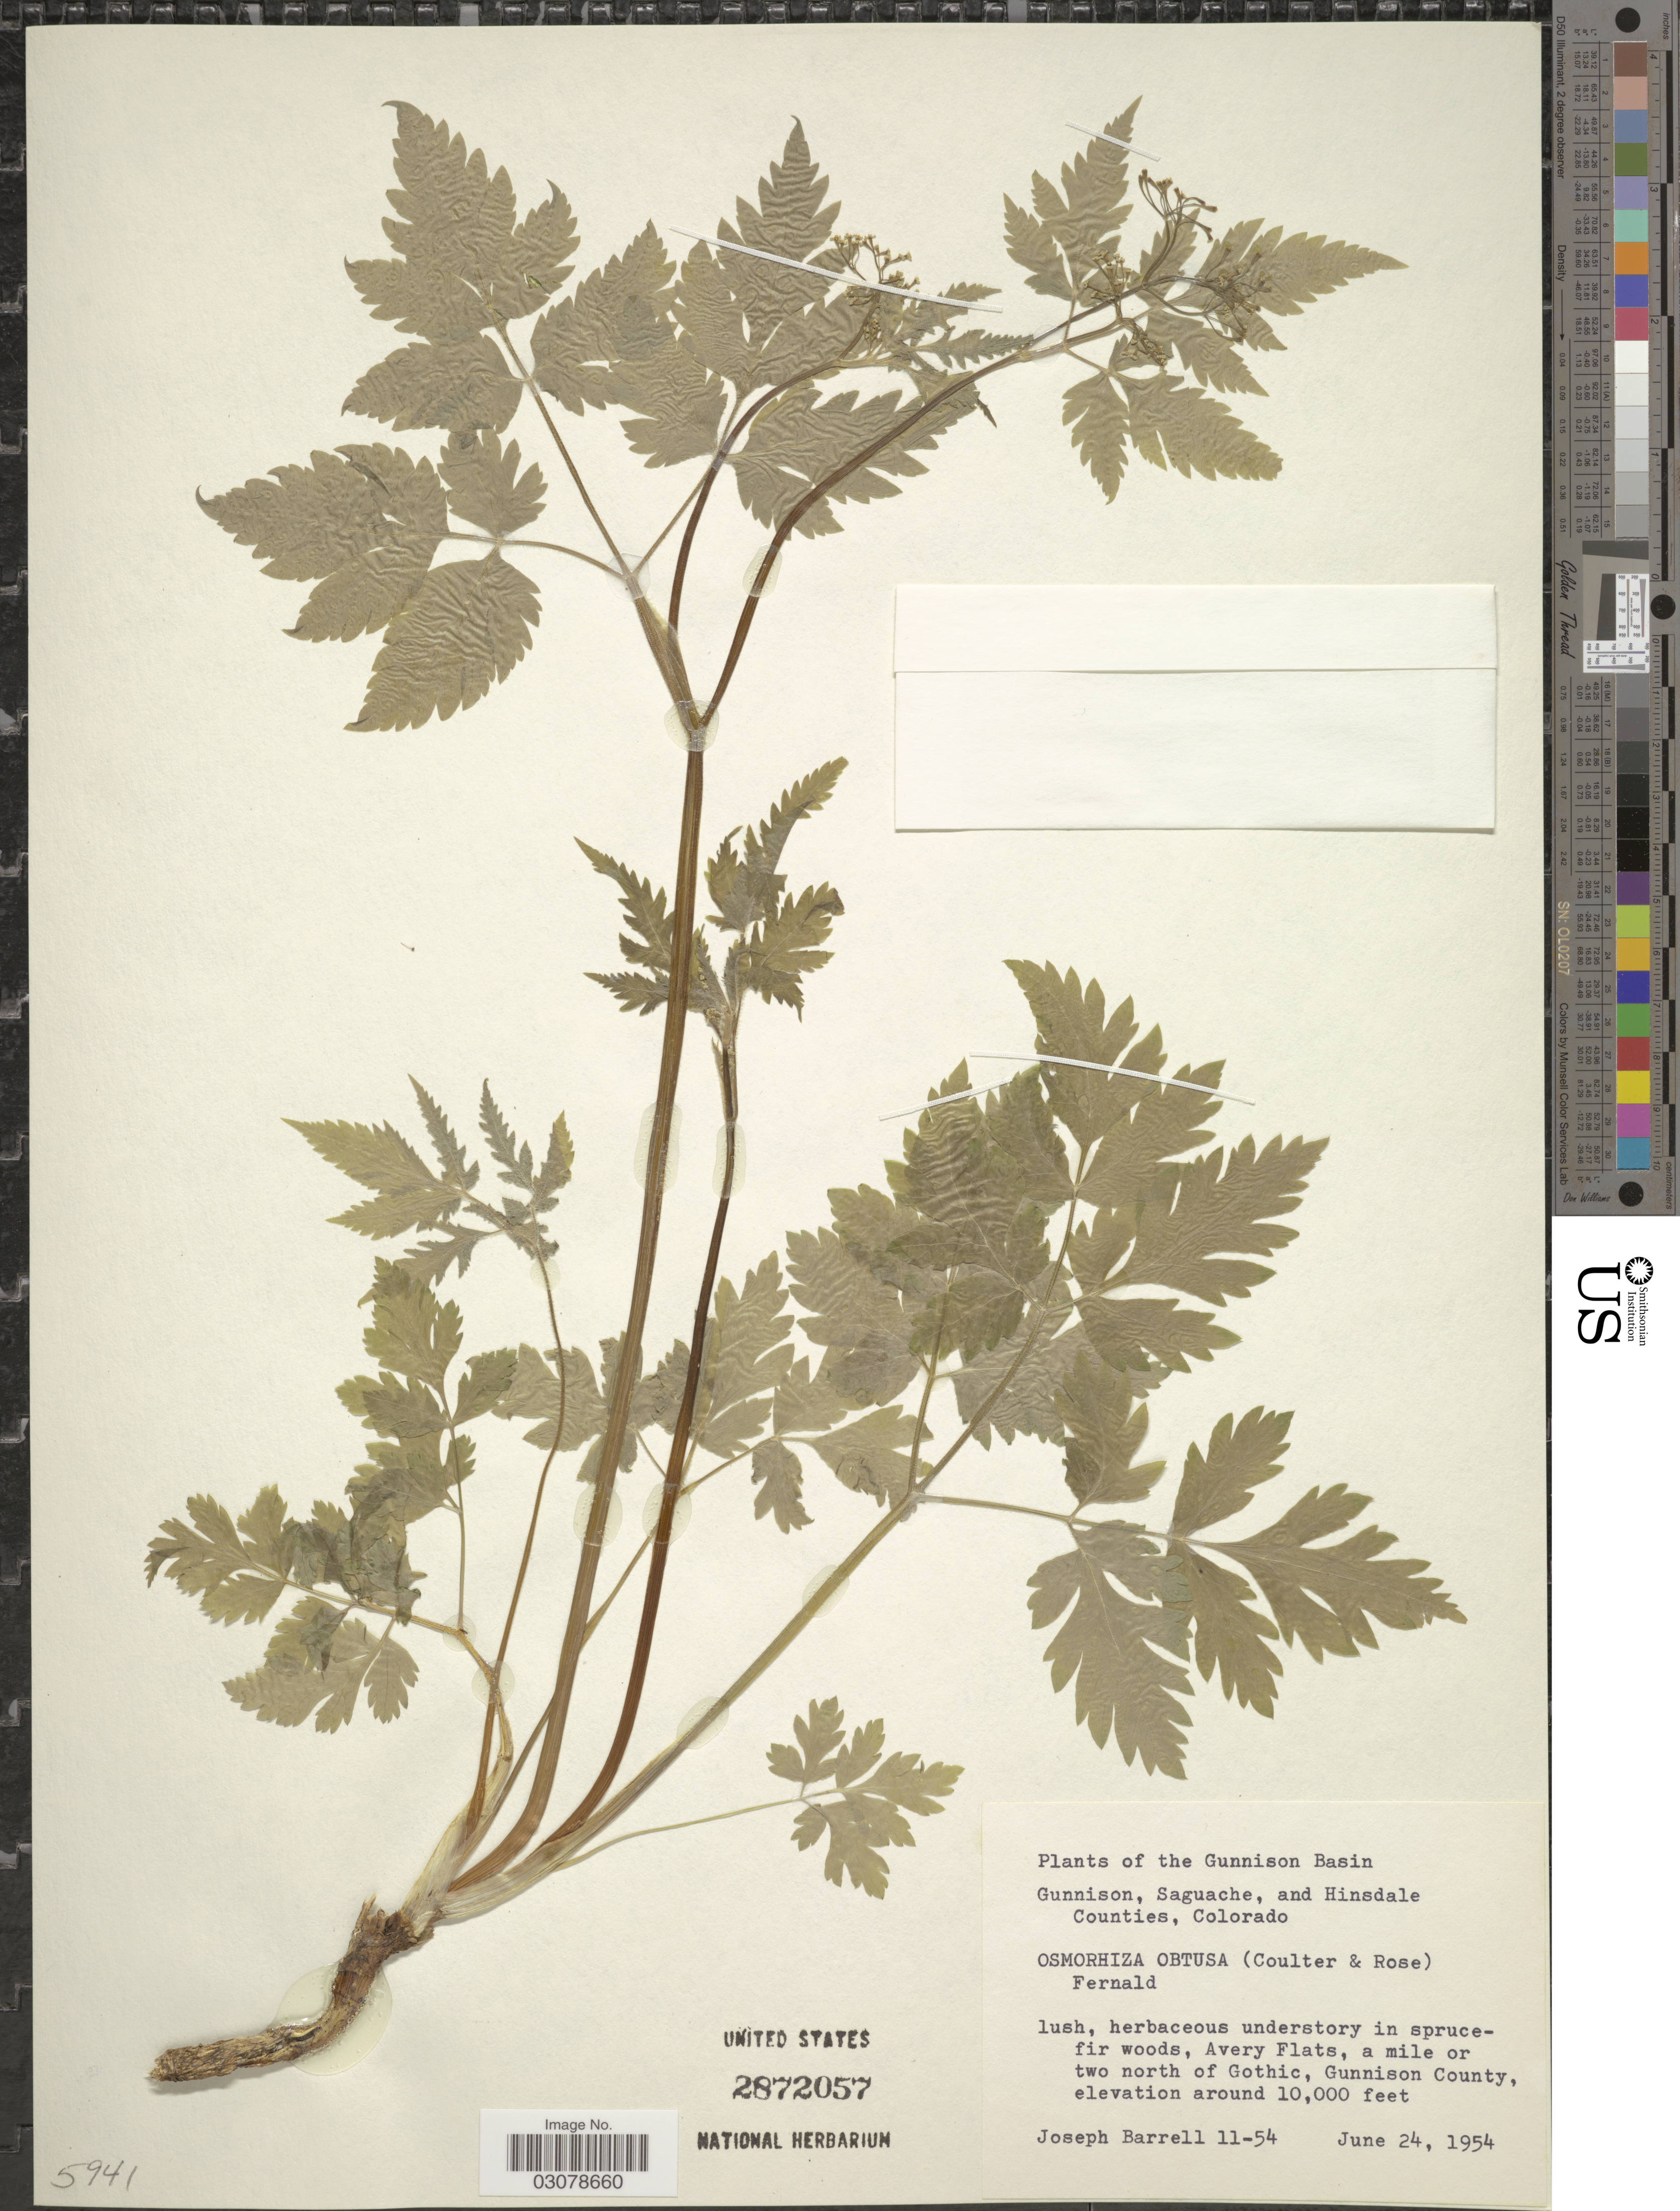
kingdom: Plantae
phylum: Tracheophyta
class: Magnoliopsida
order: Apiales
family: Apiaceae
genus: Osmorhiza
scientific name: Osmorhiza obtusa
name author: (J.M. Coult. & Rose) Fernald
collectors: J. Barrell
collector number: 11-54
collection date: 1954-06-24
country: United States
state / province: Colorado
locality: The Gunnison Basin. Gunnison, Saguache, and Hinsdale Counties, Colorado, a mile or two north of Gothic, Gunnison County.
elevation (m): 3048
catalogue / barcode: US 2872057